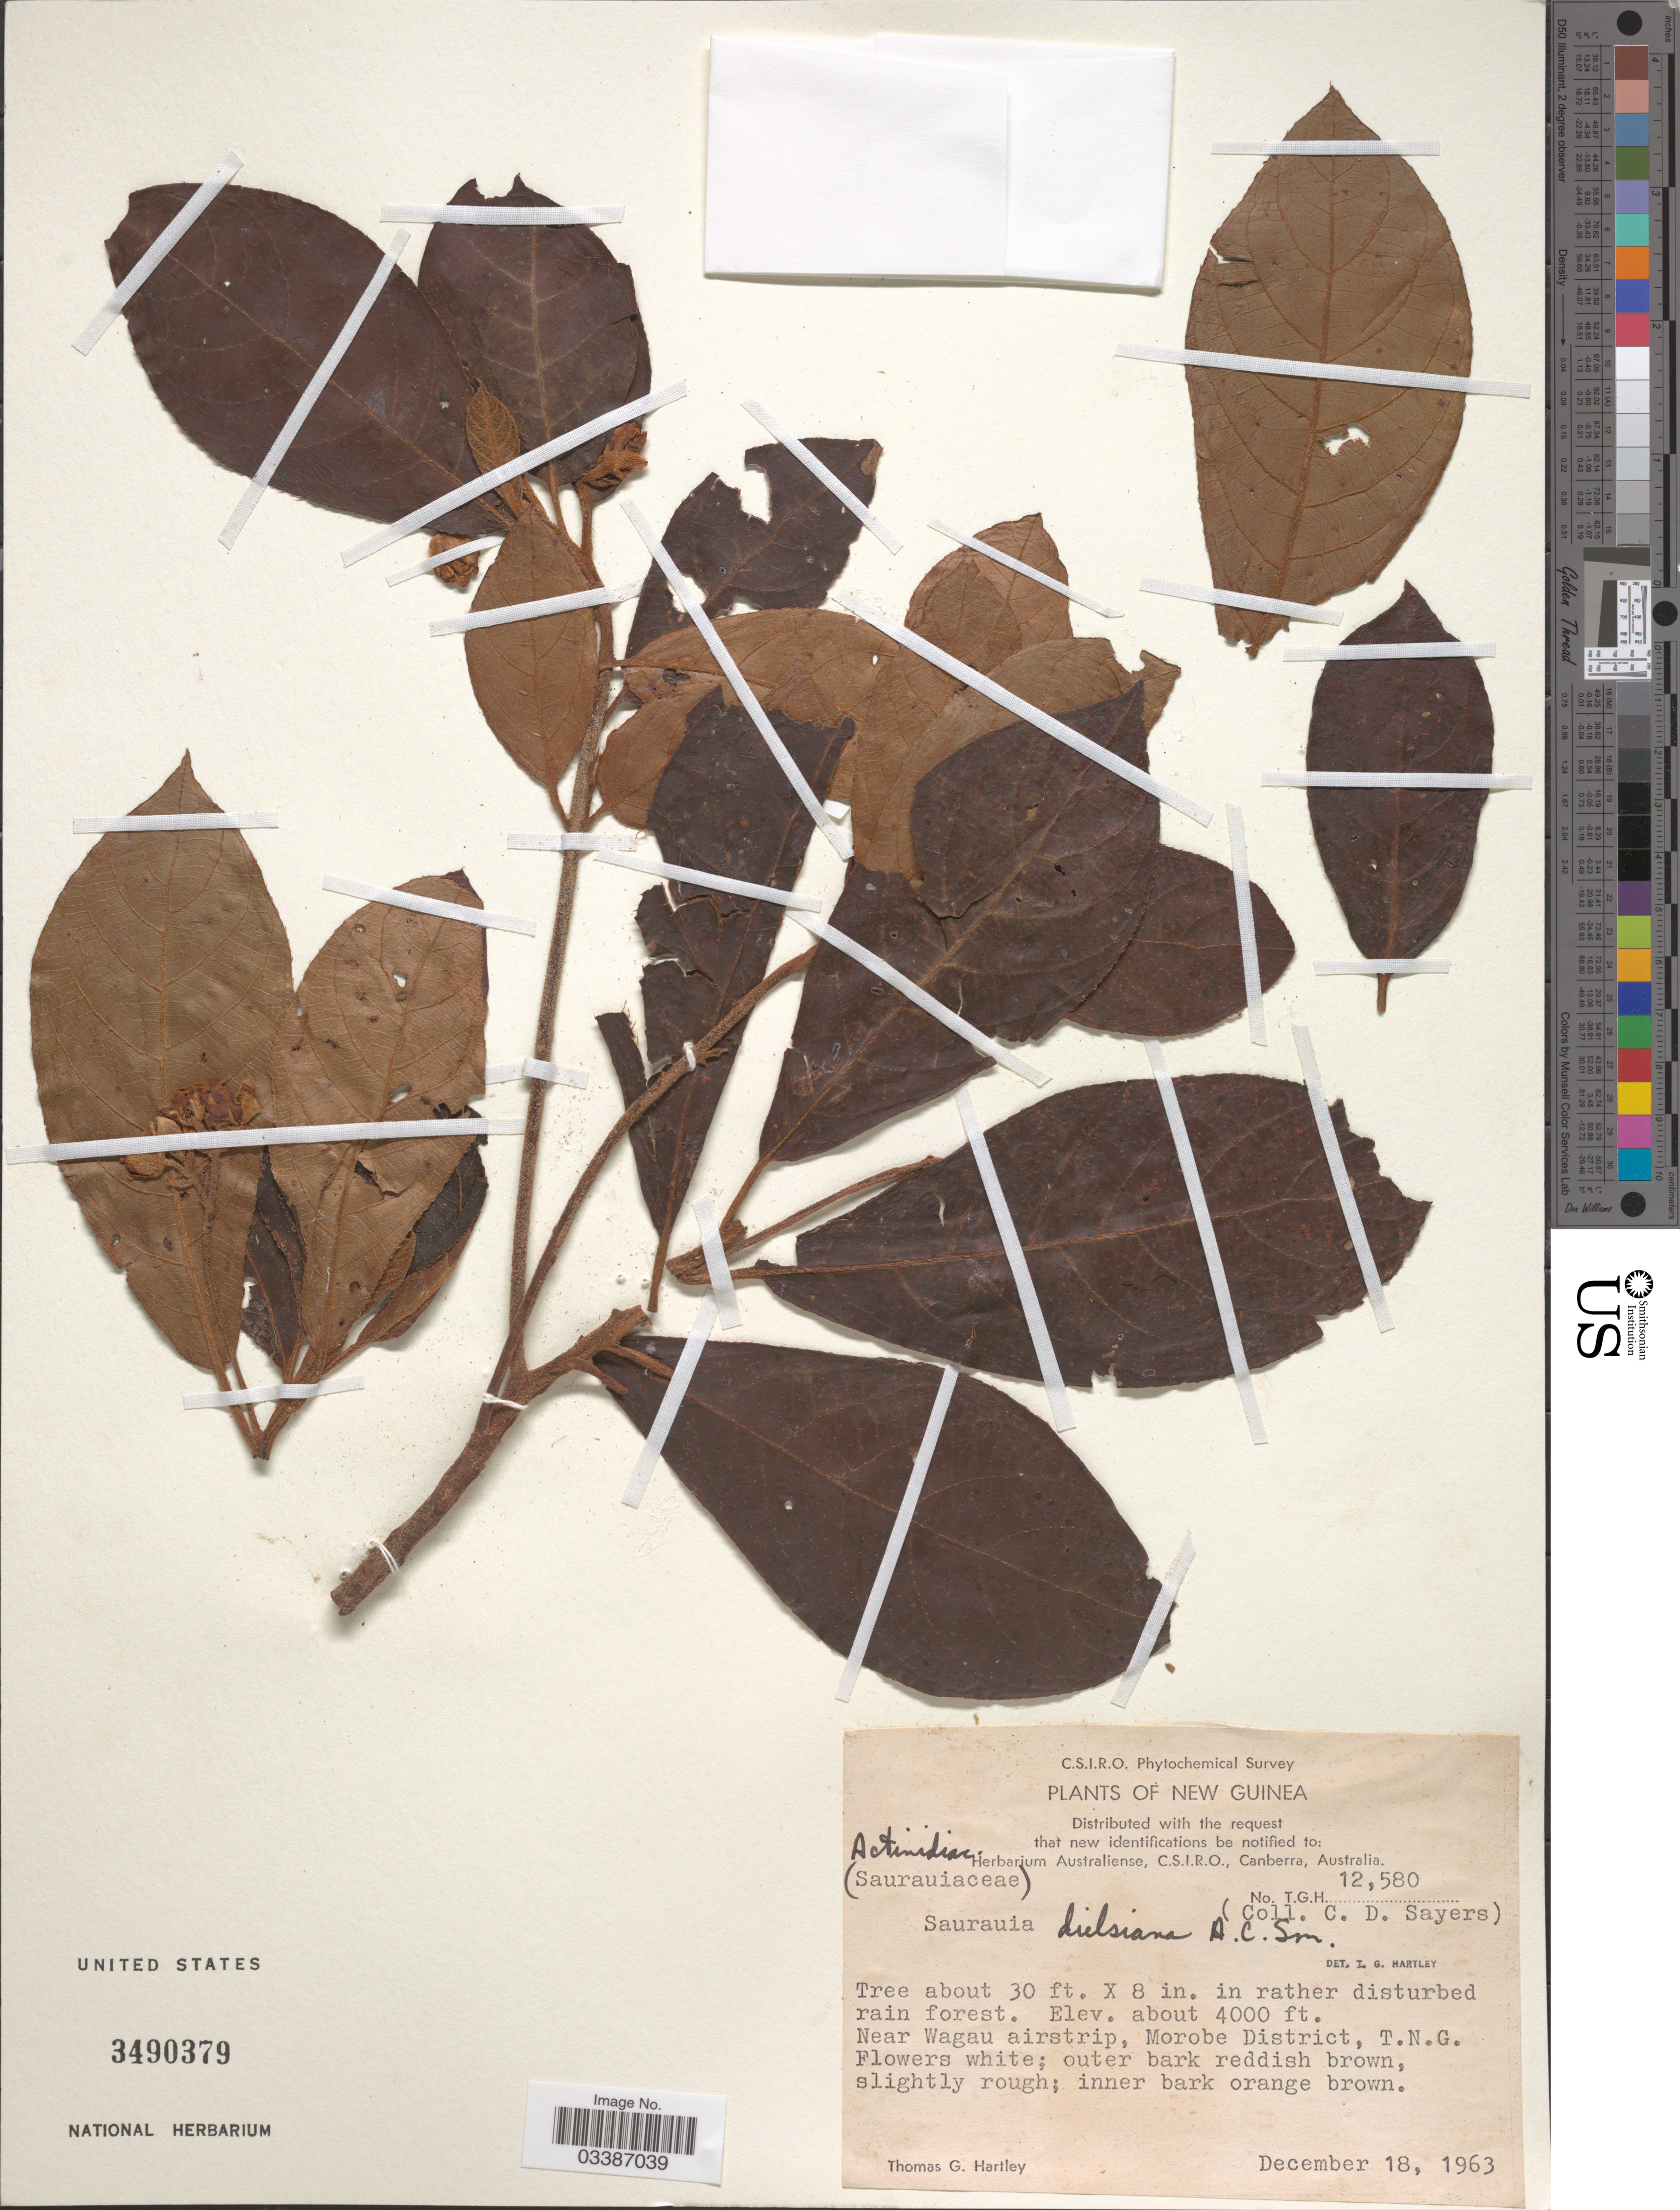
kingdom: Plantae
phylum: Tracheophyta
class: Magnoliopsida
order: Ericales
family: Actinidiaceae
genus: Saurauia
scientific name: Saurauia dielsiana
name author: A.C. Sm.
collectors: T. Hartley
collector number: TGH12580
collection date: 1963-12-18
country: Papua New Guinea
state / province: Morobe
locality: New Guinea. Near Wagau airstrip, Morobe District, T.N.G.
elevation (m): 1219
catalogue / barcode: US 3490379